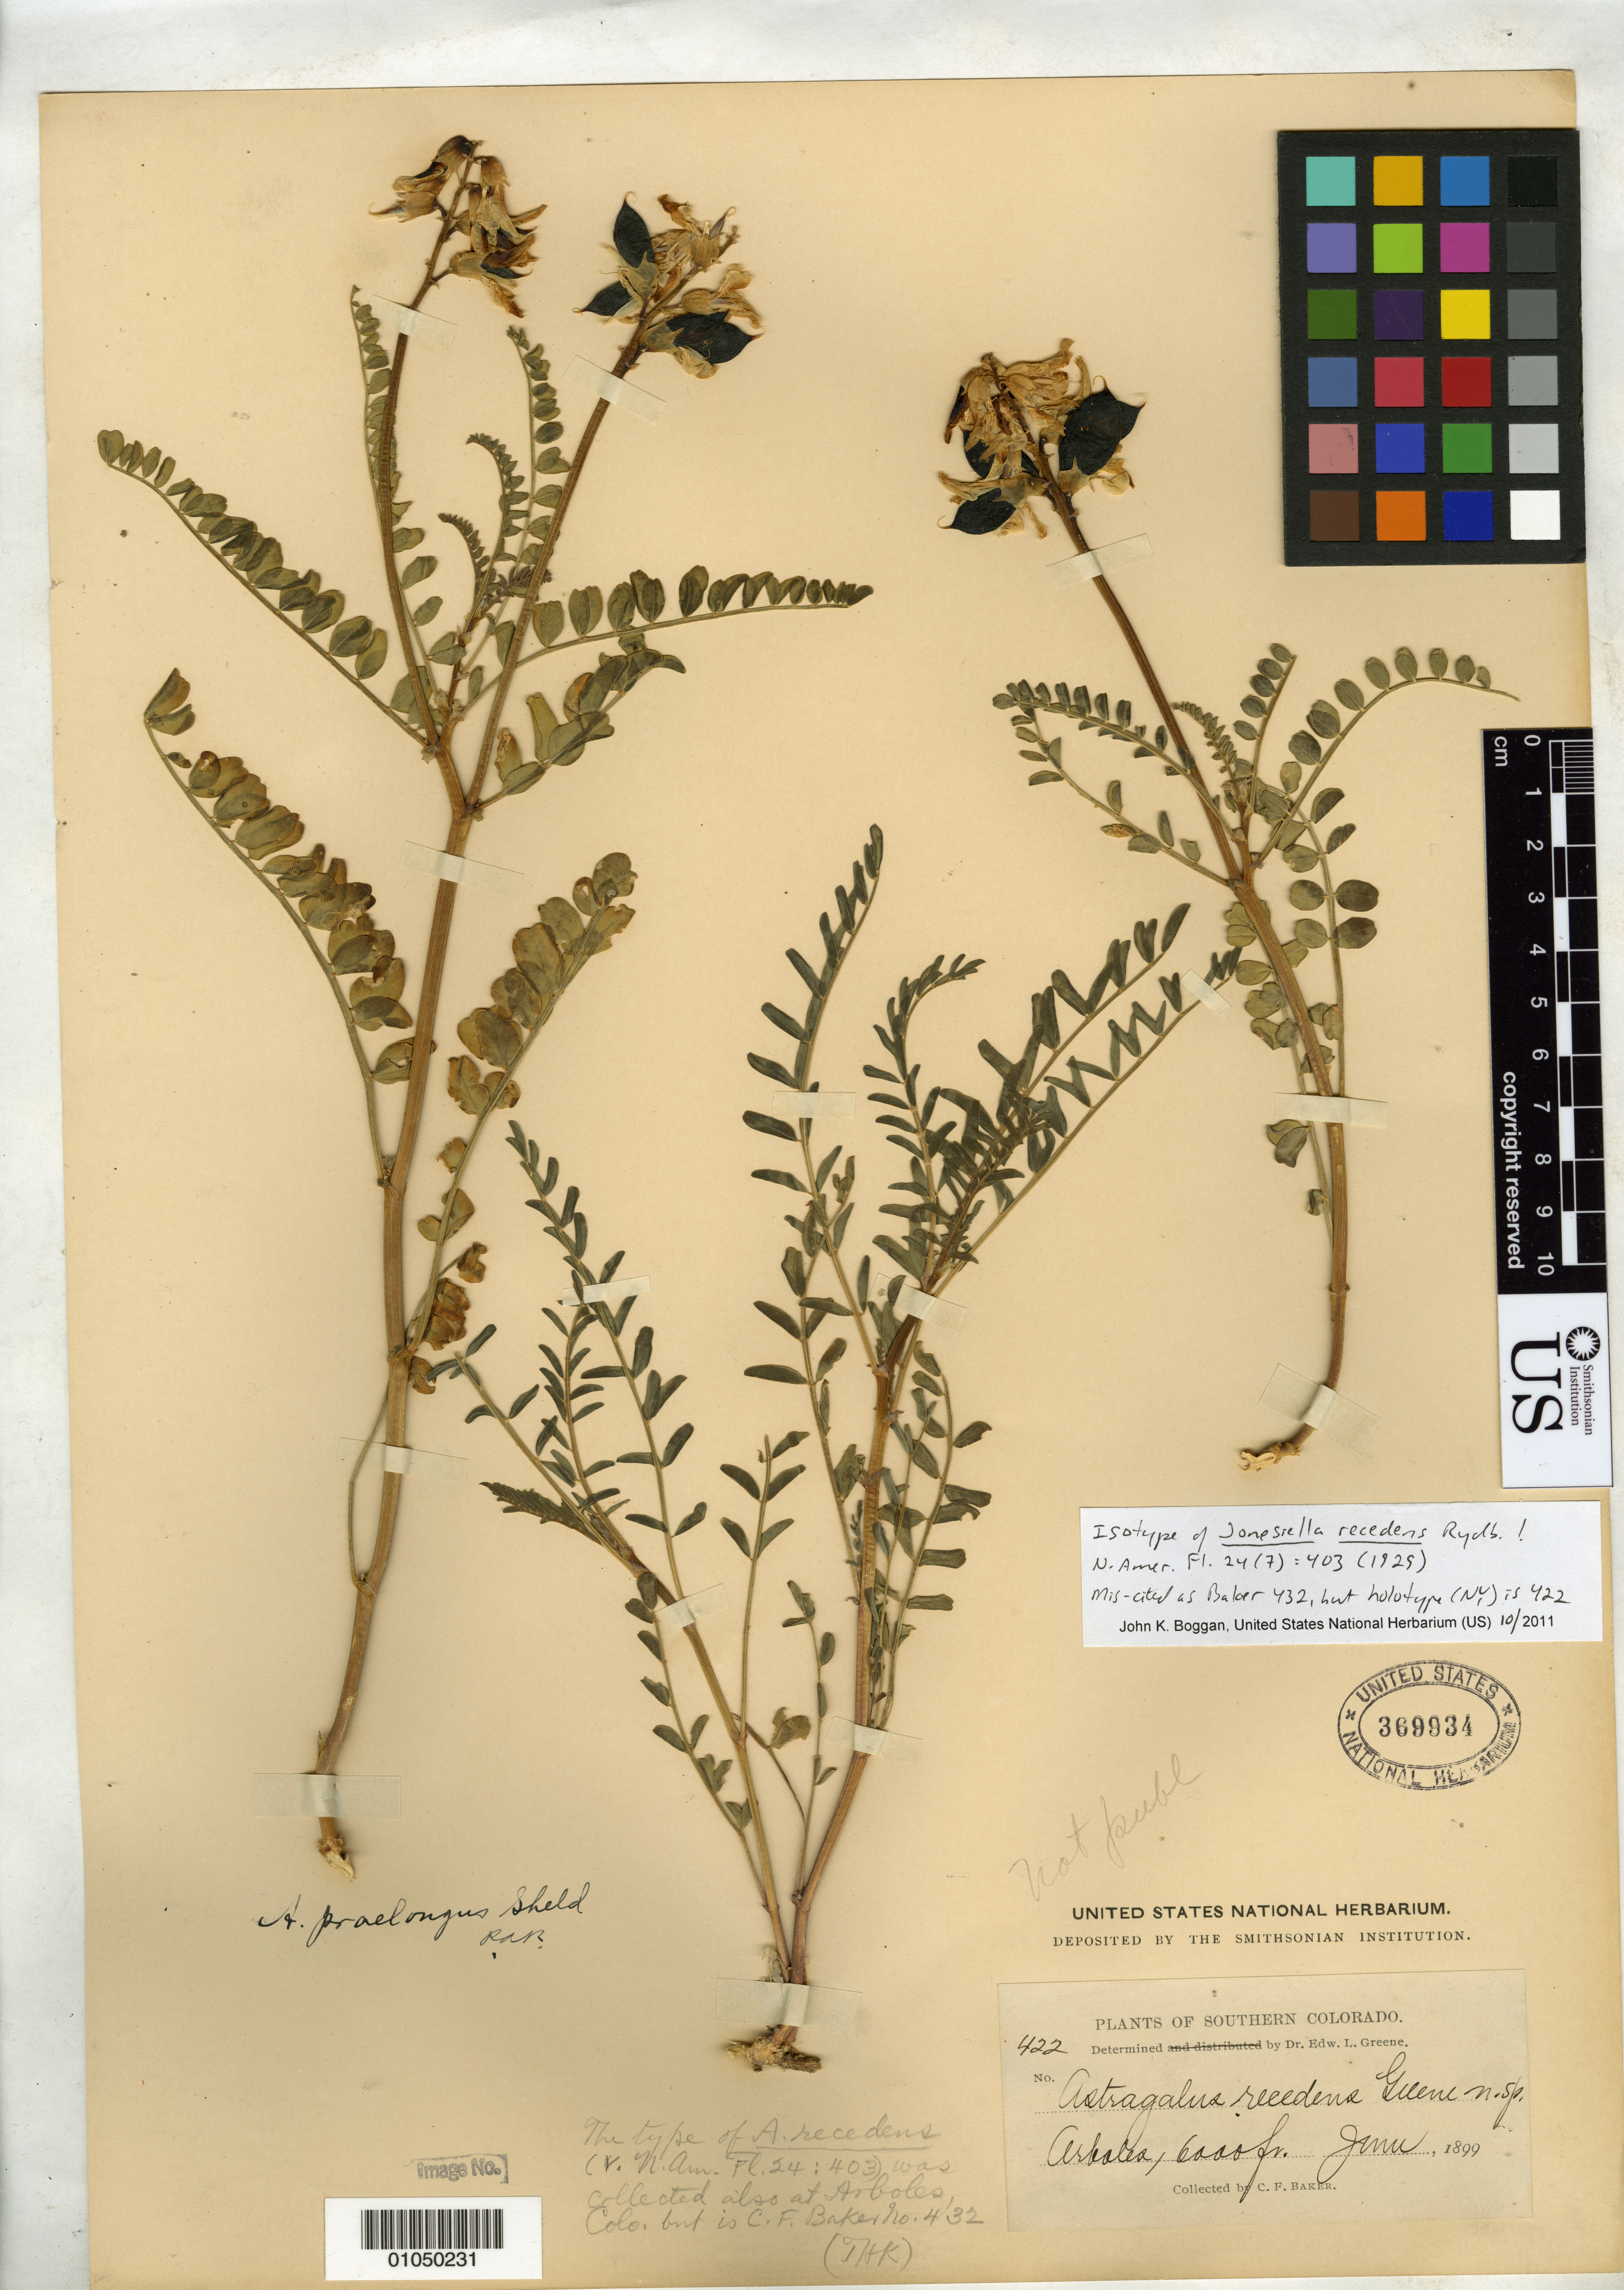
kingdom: Plantae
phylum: Tracheophyta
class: Magnoliopsida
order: Fabales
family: Fabaceae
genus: Jonesiella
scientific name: Jonesiella recedens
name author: Rydb.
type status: Isotype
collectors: C. F. Baker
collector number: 422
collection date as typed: Jun 1899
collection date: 1899-06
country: United States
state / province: Colorado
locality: Arboles.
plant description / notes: Protologue (mis) cites collection as Baker 432 (holotype at NY is confirmed from their online type records to match US duplicate as Baker 422, not 432 as cited). "Astragalus recedens Greene ms." [ined. name, printed on label but never validly published] cited in synonymy.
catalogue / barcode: US 369934